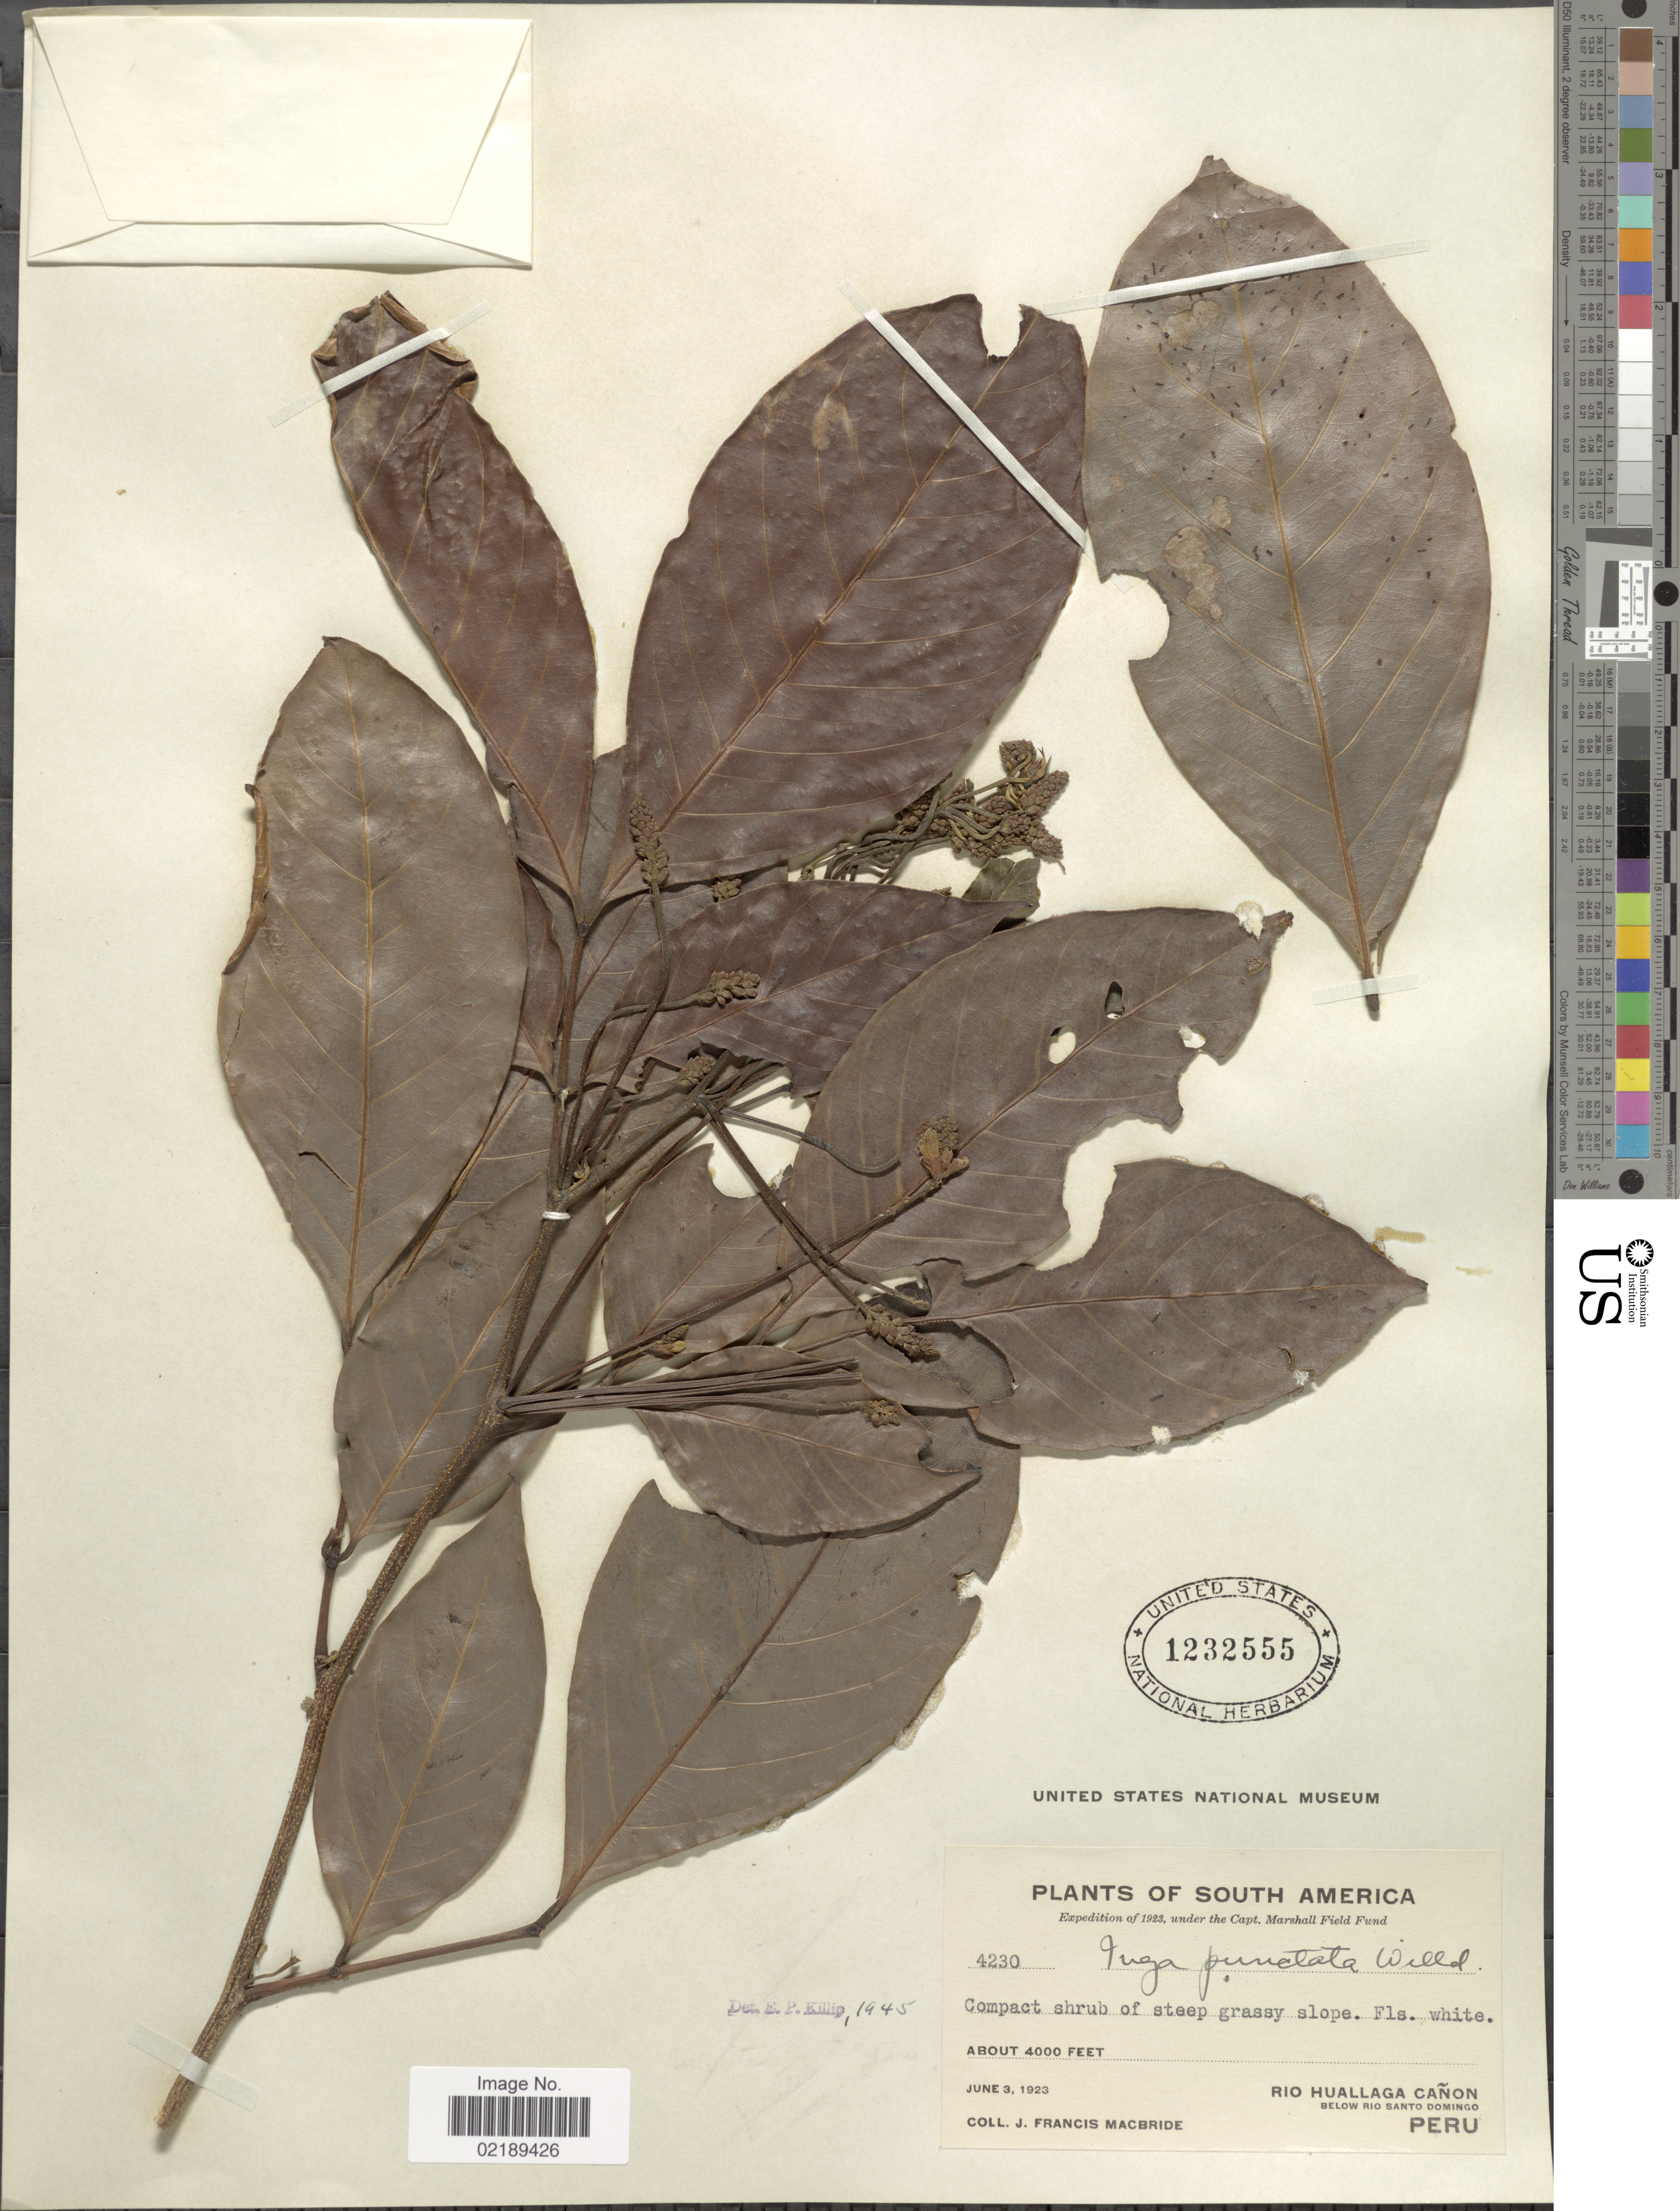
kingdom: Plantae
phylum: Tracheophyta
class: Magnoliopsida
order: Fabales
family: Fabaceae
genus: Inga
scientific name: Inga punctata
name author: Willd.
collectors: J. F. Macbride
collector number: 4230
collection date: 1923-06-03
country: Peru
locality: Rio Huallaga Cañon, Below Rio Santo Domingo.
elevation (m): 1219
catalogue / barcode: US 1232555